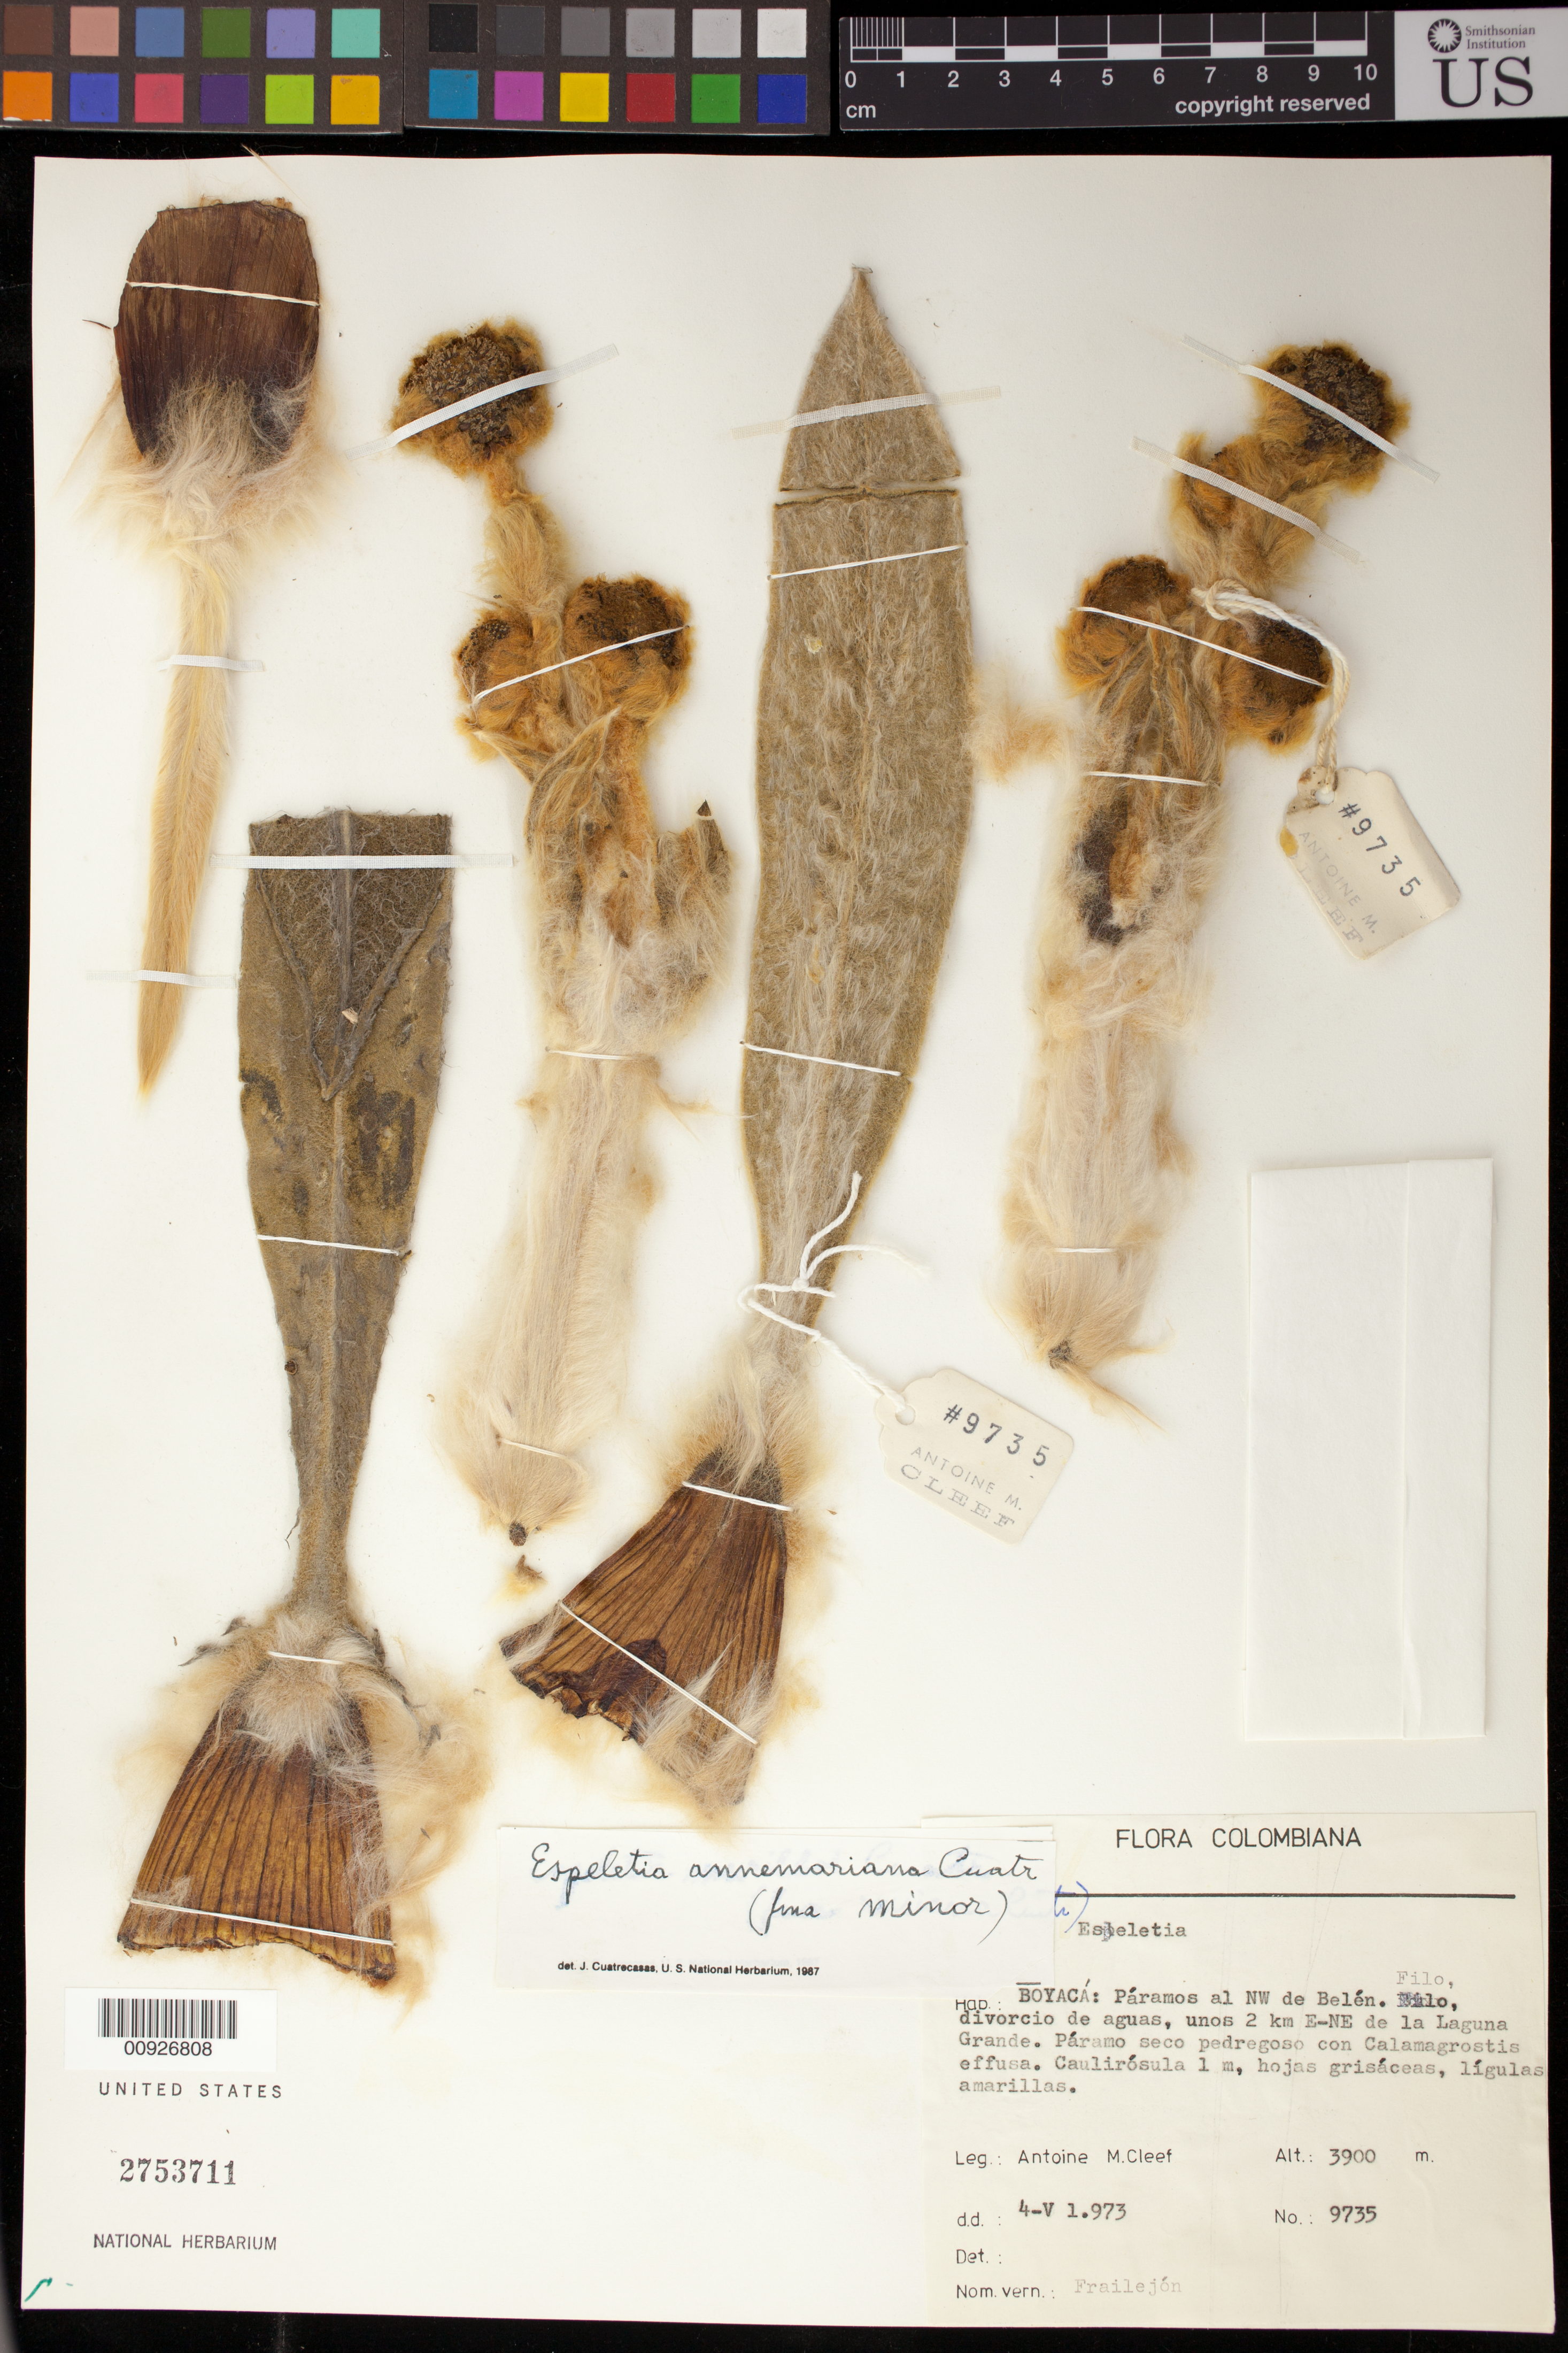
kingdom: Plantae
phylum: Tracheophyta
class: Magnoliopsida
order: Asterales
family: Asteraceae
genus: Espeletia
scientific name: Espeletia annemariana f. minor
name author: Cuatrec.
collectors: A. M. Cleef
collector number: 9735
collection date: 1973-05-04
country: Colombia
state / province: Boyacá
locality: Páramos all NW de Belén. Filo, divorcio de aguas, unos 2 km. E-NE de la Laguna Grande.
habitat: Páramo seco pedregoso con Calamagrostis effusa.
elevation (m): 3900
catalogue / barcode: US 2753711